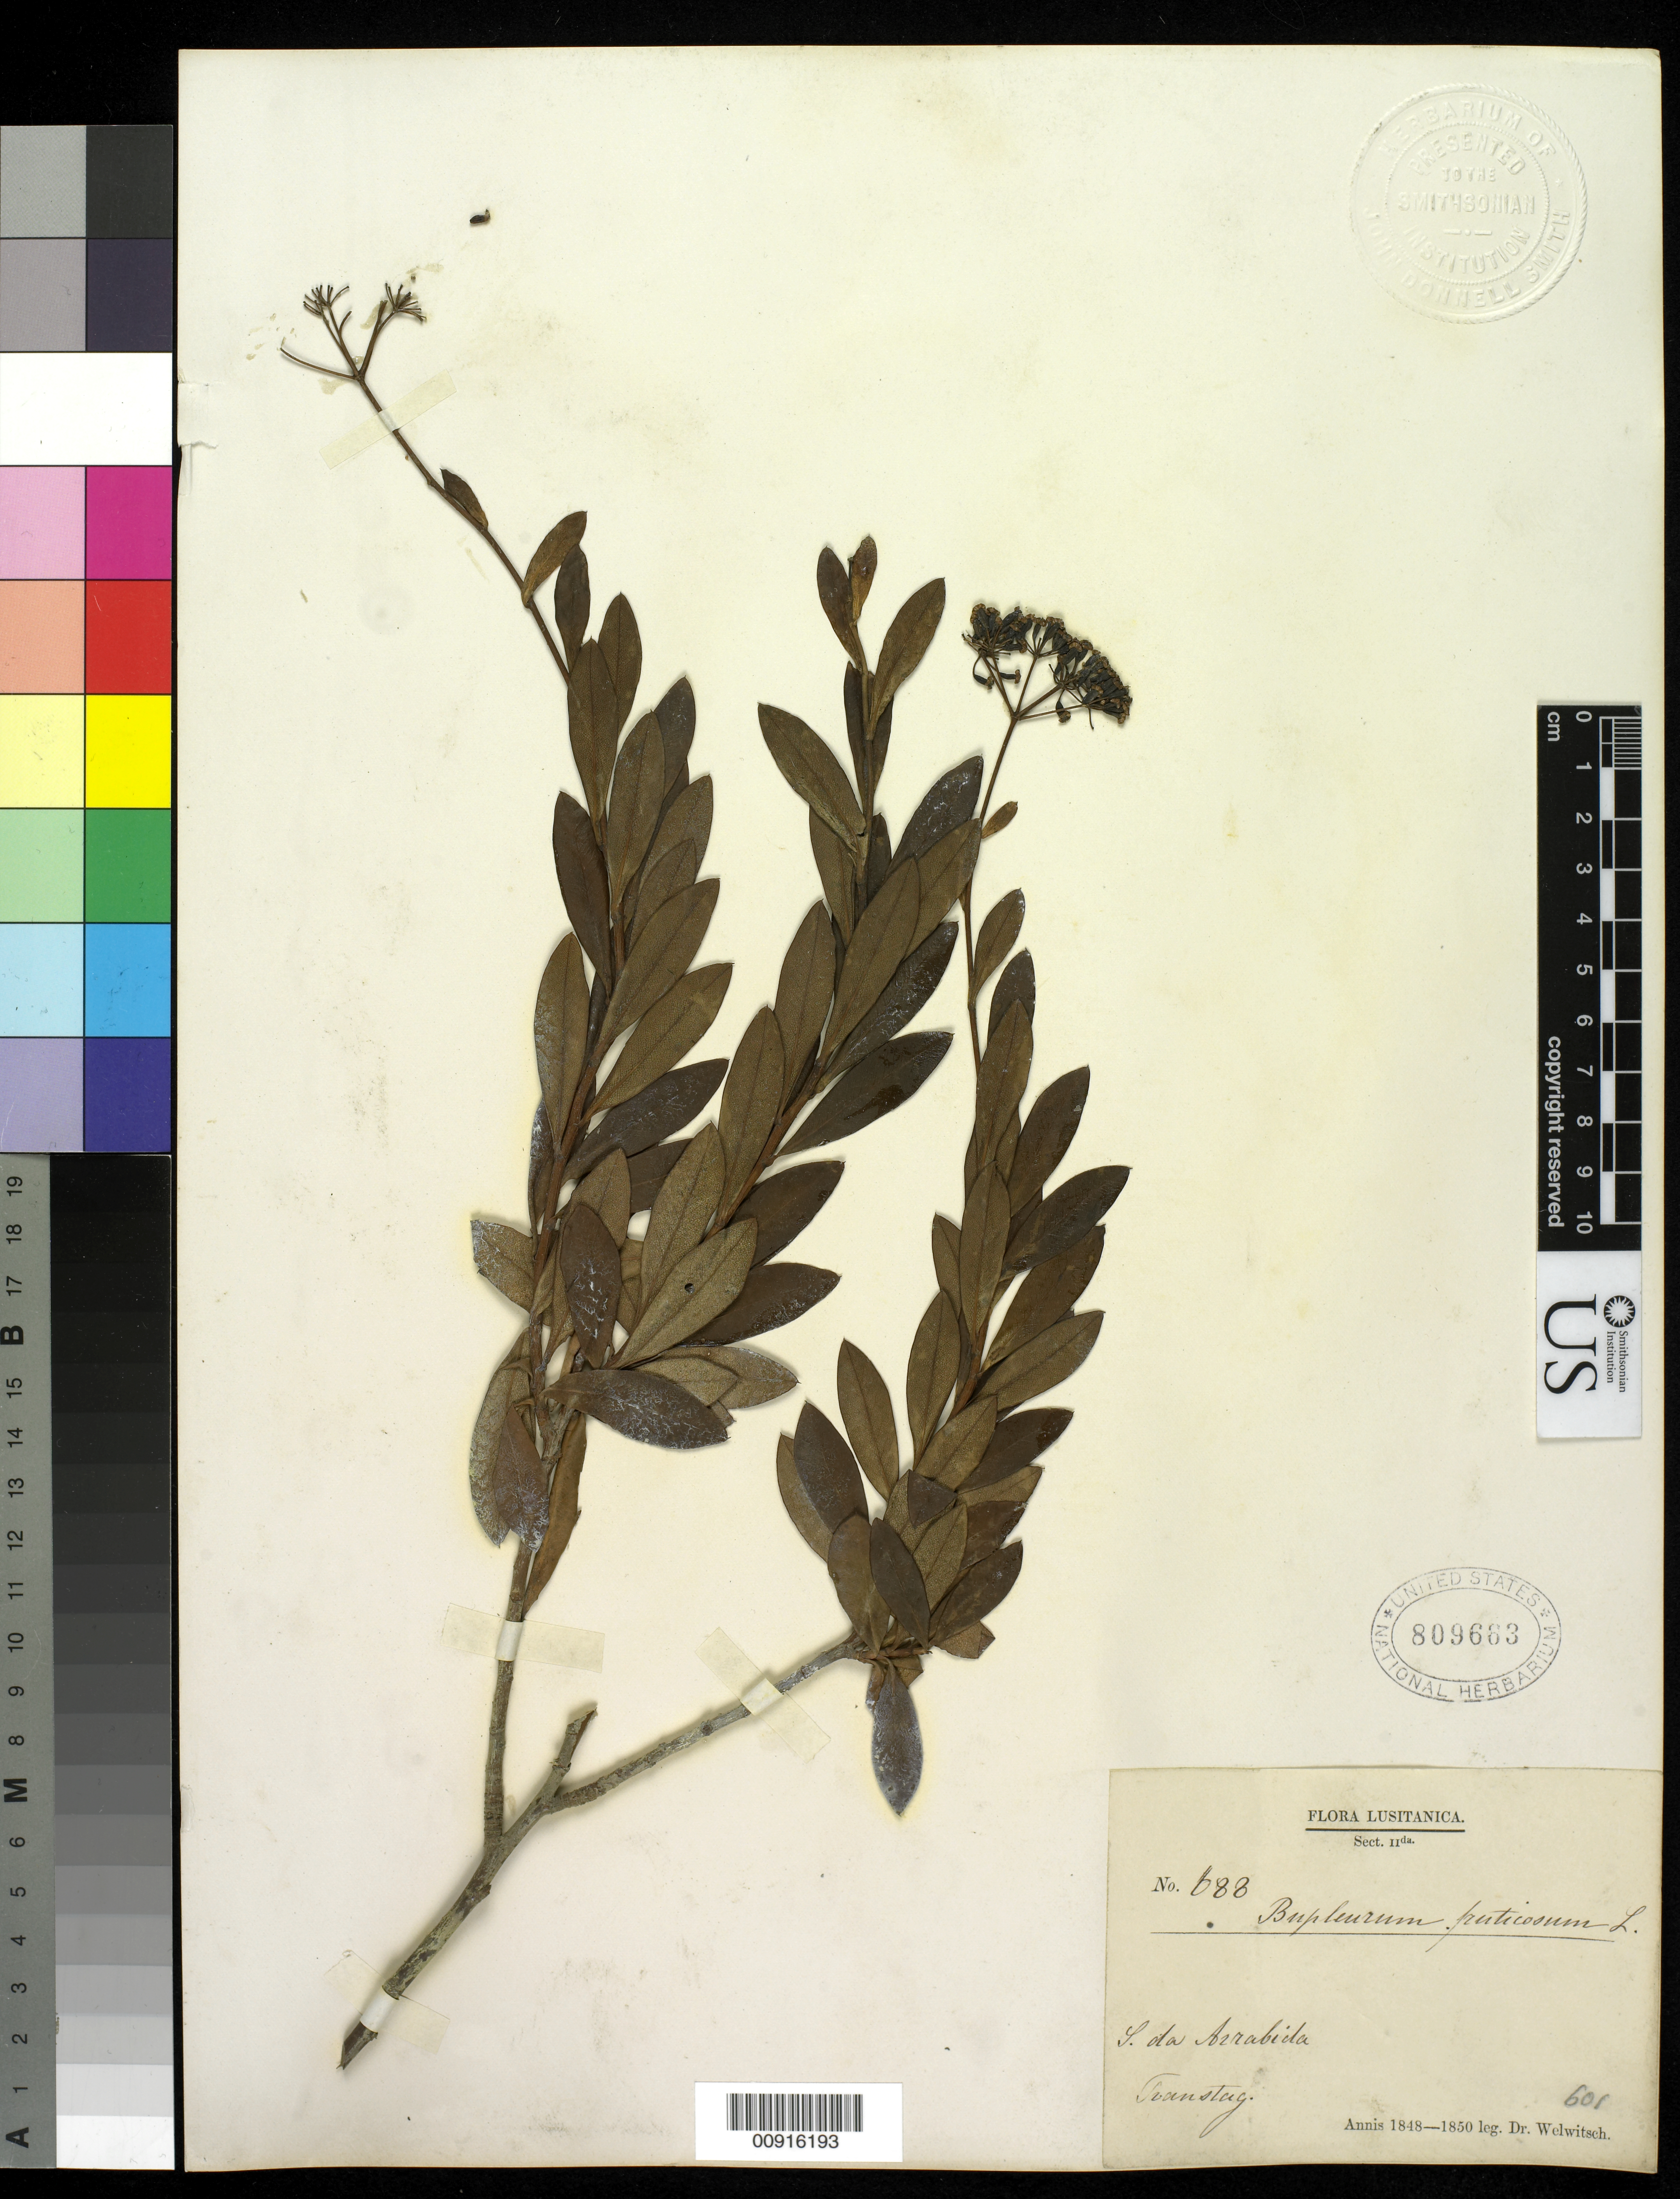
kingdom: Plantae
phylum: Tracheophyta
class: Magnoliopsida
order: Apiales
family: Apiaceae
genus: Bupleurum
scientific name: Bupleurum fruticosum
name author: L.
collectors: F. M. Welwitsch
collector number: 688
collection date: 1848/1850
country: Portugal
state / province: Lisboa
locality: Sierra da Arrabida Transtag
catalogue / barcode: US 809683